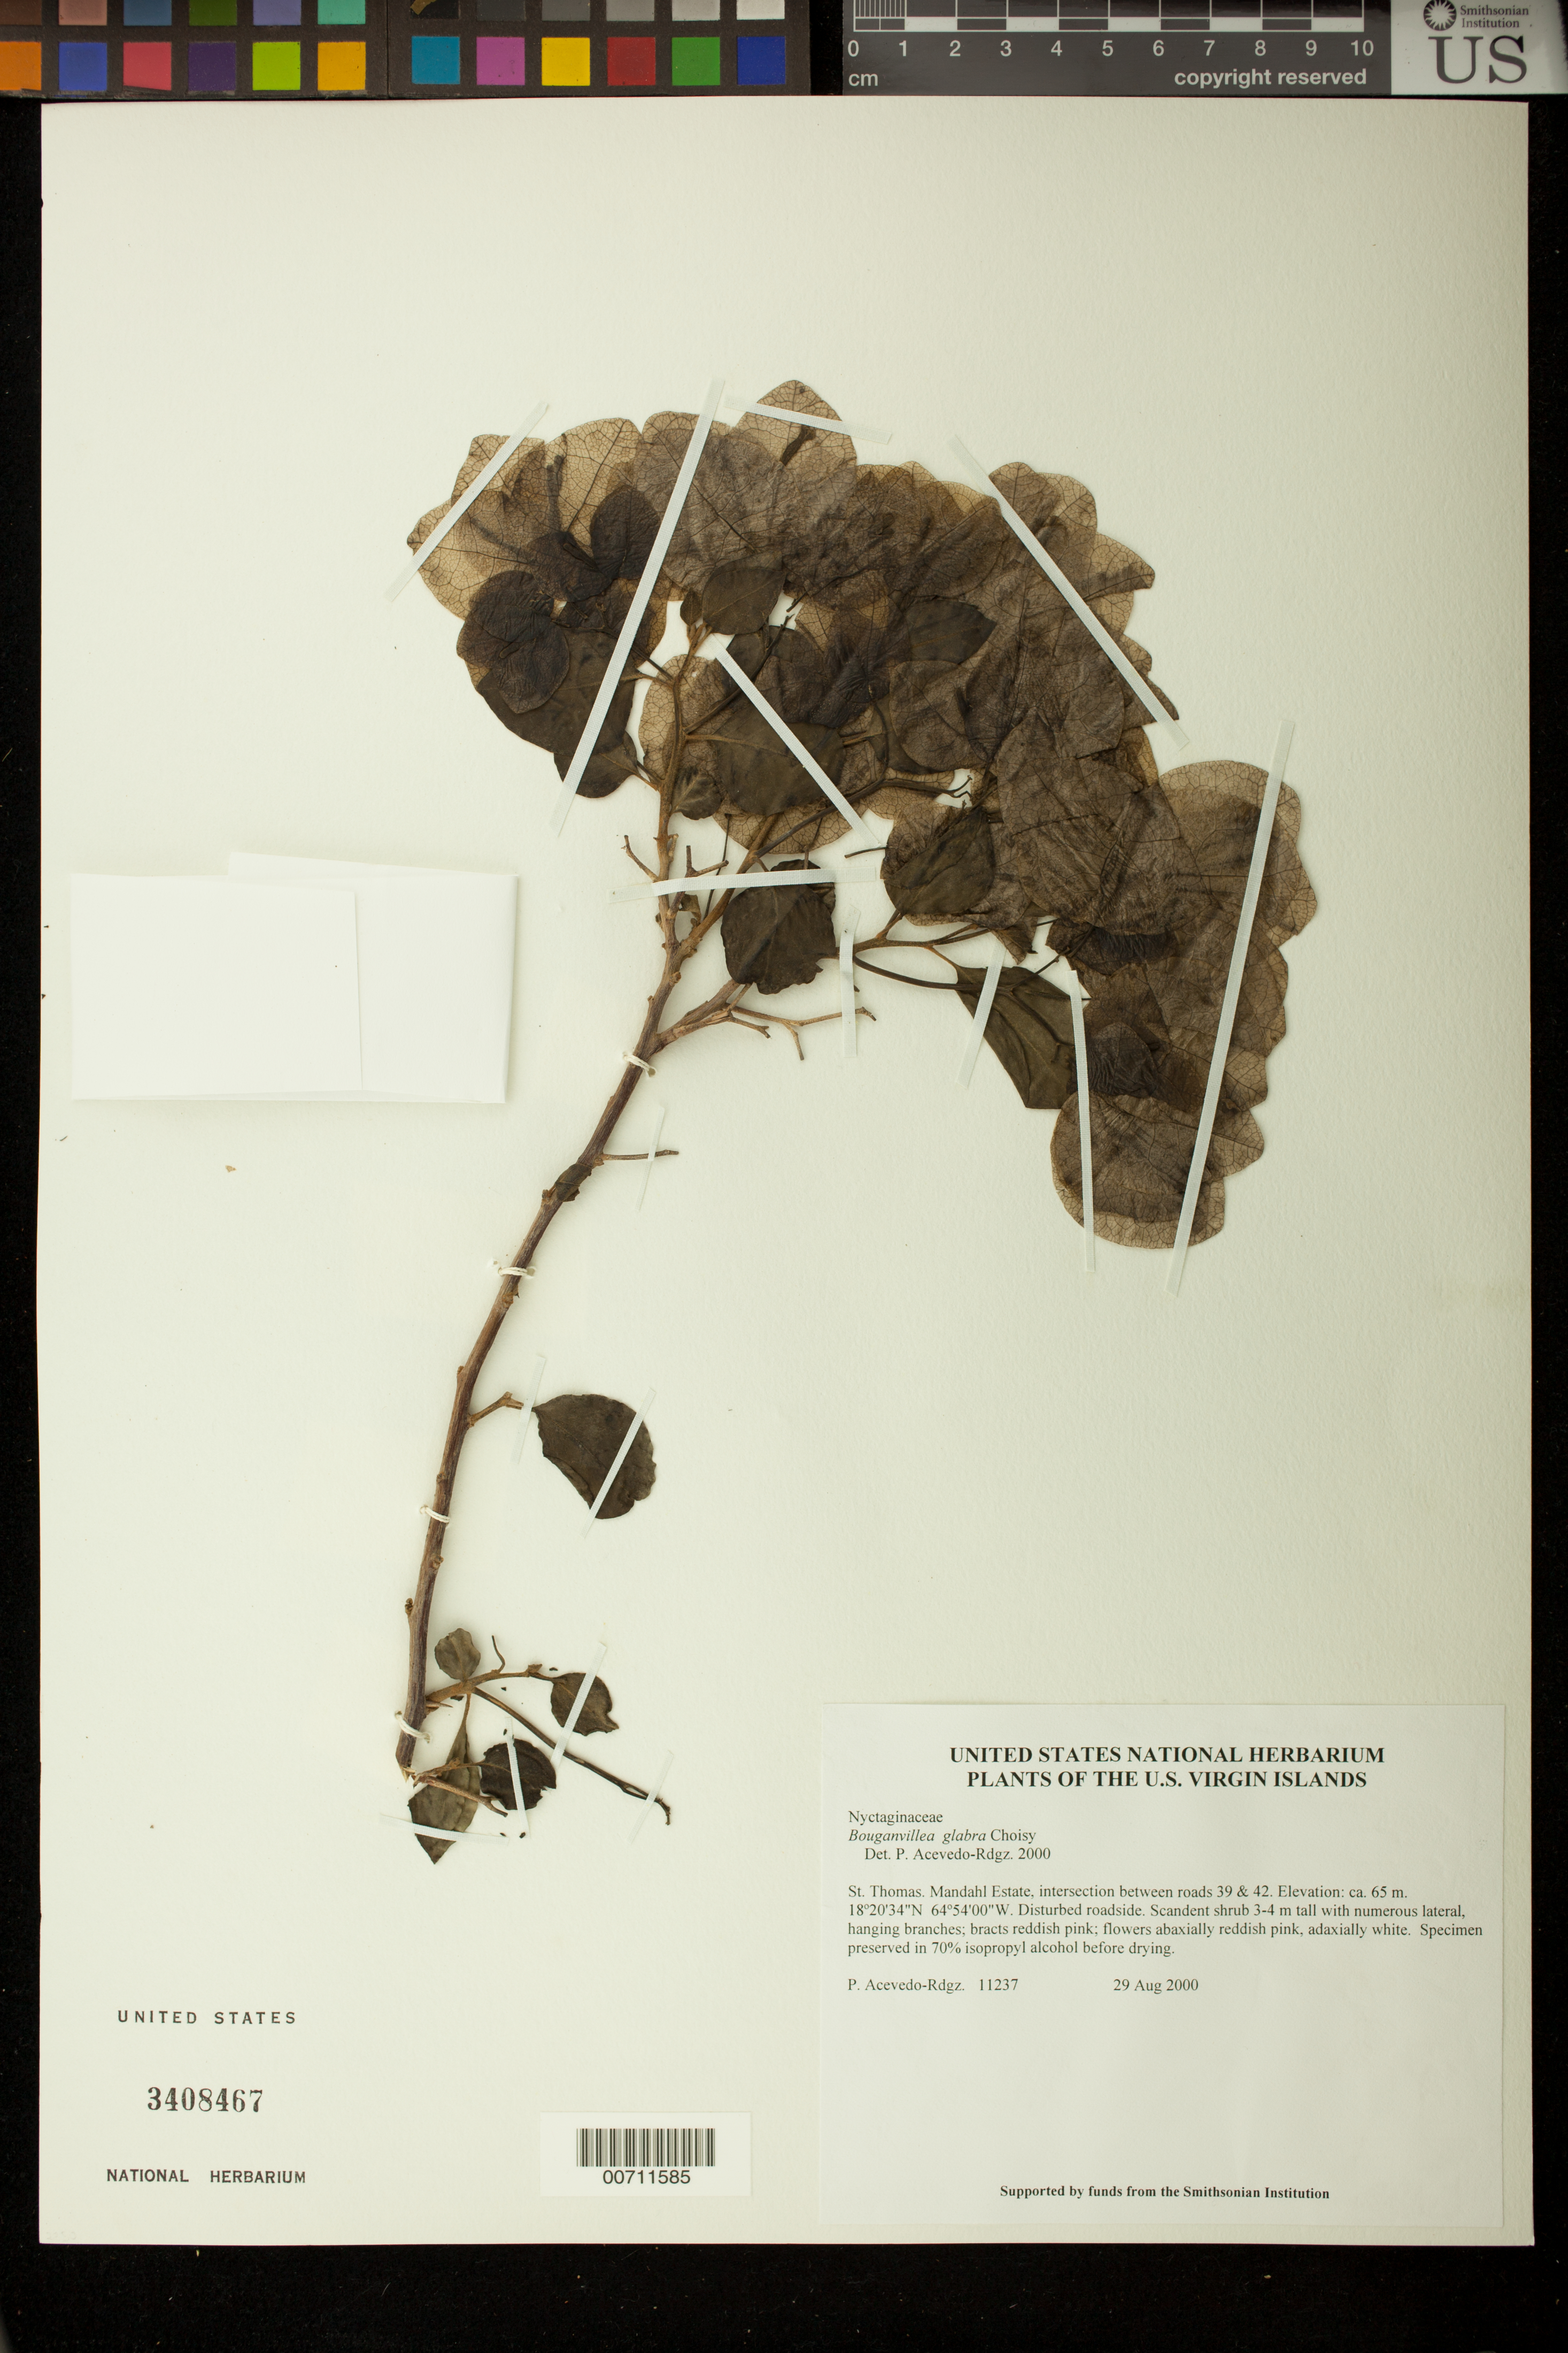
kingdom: Plantae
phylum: Tracheophyta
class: Magnoliopsida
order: Caryophyllales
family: Nyctaginaceae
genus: Bougainvillea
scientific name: Bougainvillea glabra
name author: Choisy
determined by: Acevedo-Rodríguez, P., (BOT), Smithsonian Institution - National Museum of Natural History (UNITED STATES)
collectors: P. Acevedo-Rodr.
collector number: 11237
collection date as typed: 29 Aug 2000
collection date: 2000-08-29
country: U.S. Virgin Islands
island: St. Thomas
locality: Mandahl Estate, intersection between roads 39 & 42.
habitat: Disturbed roadside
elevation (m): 65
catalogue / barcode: US 3408467